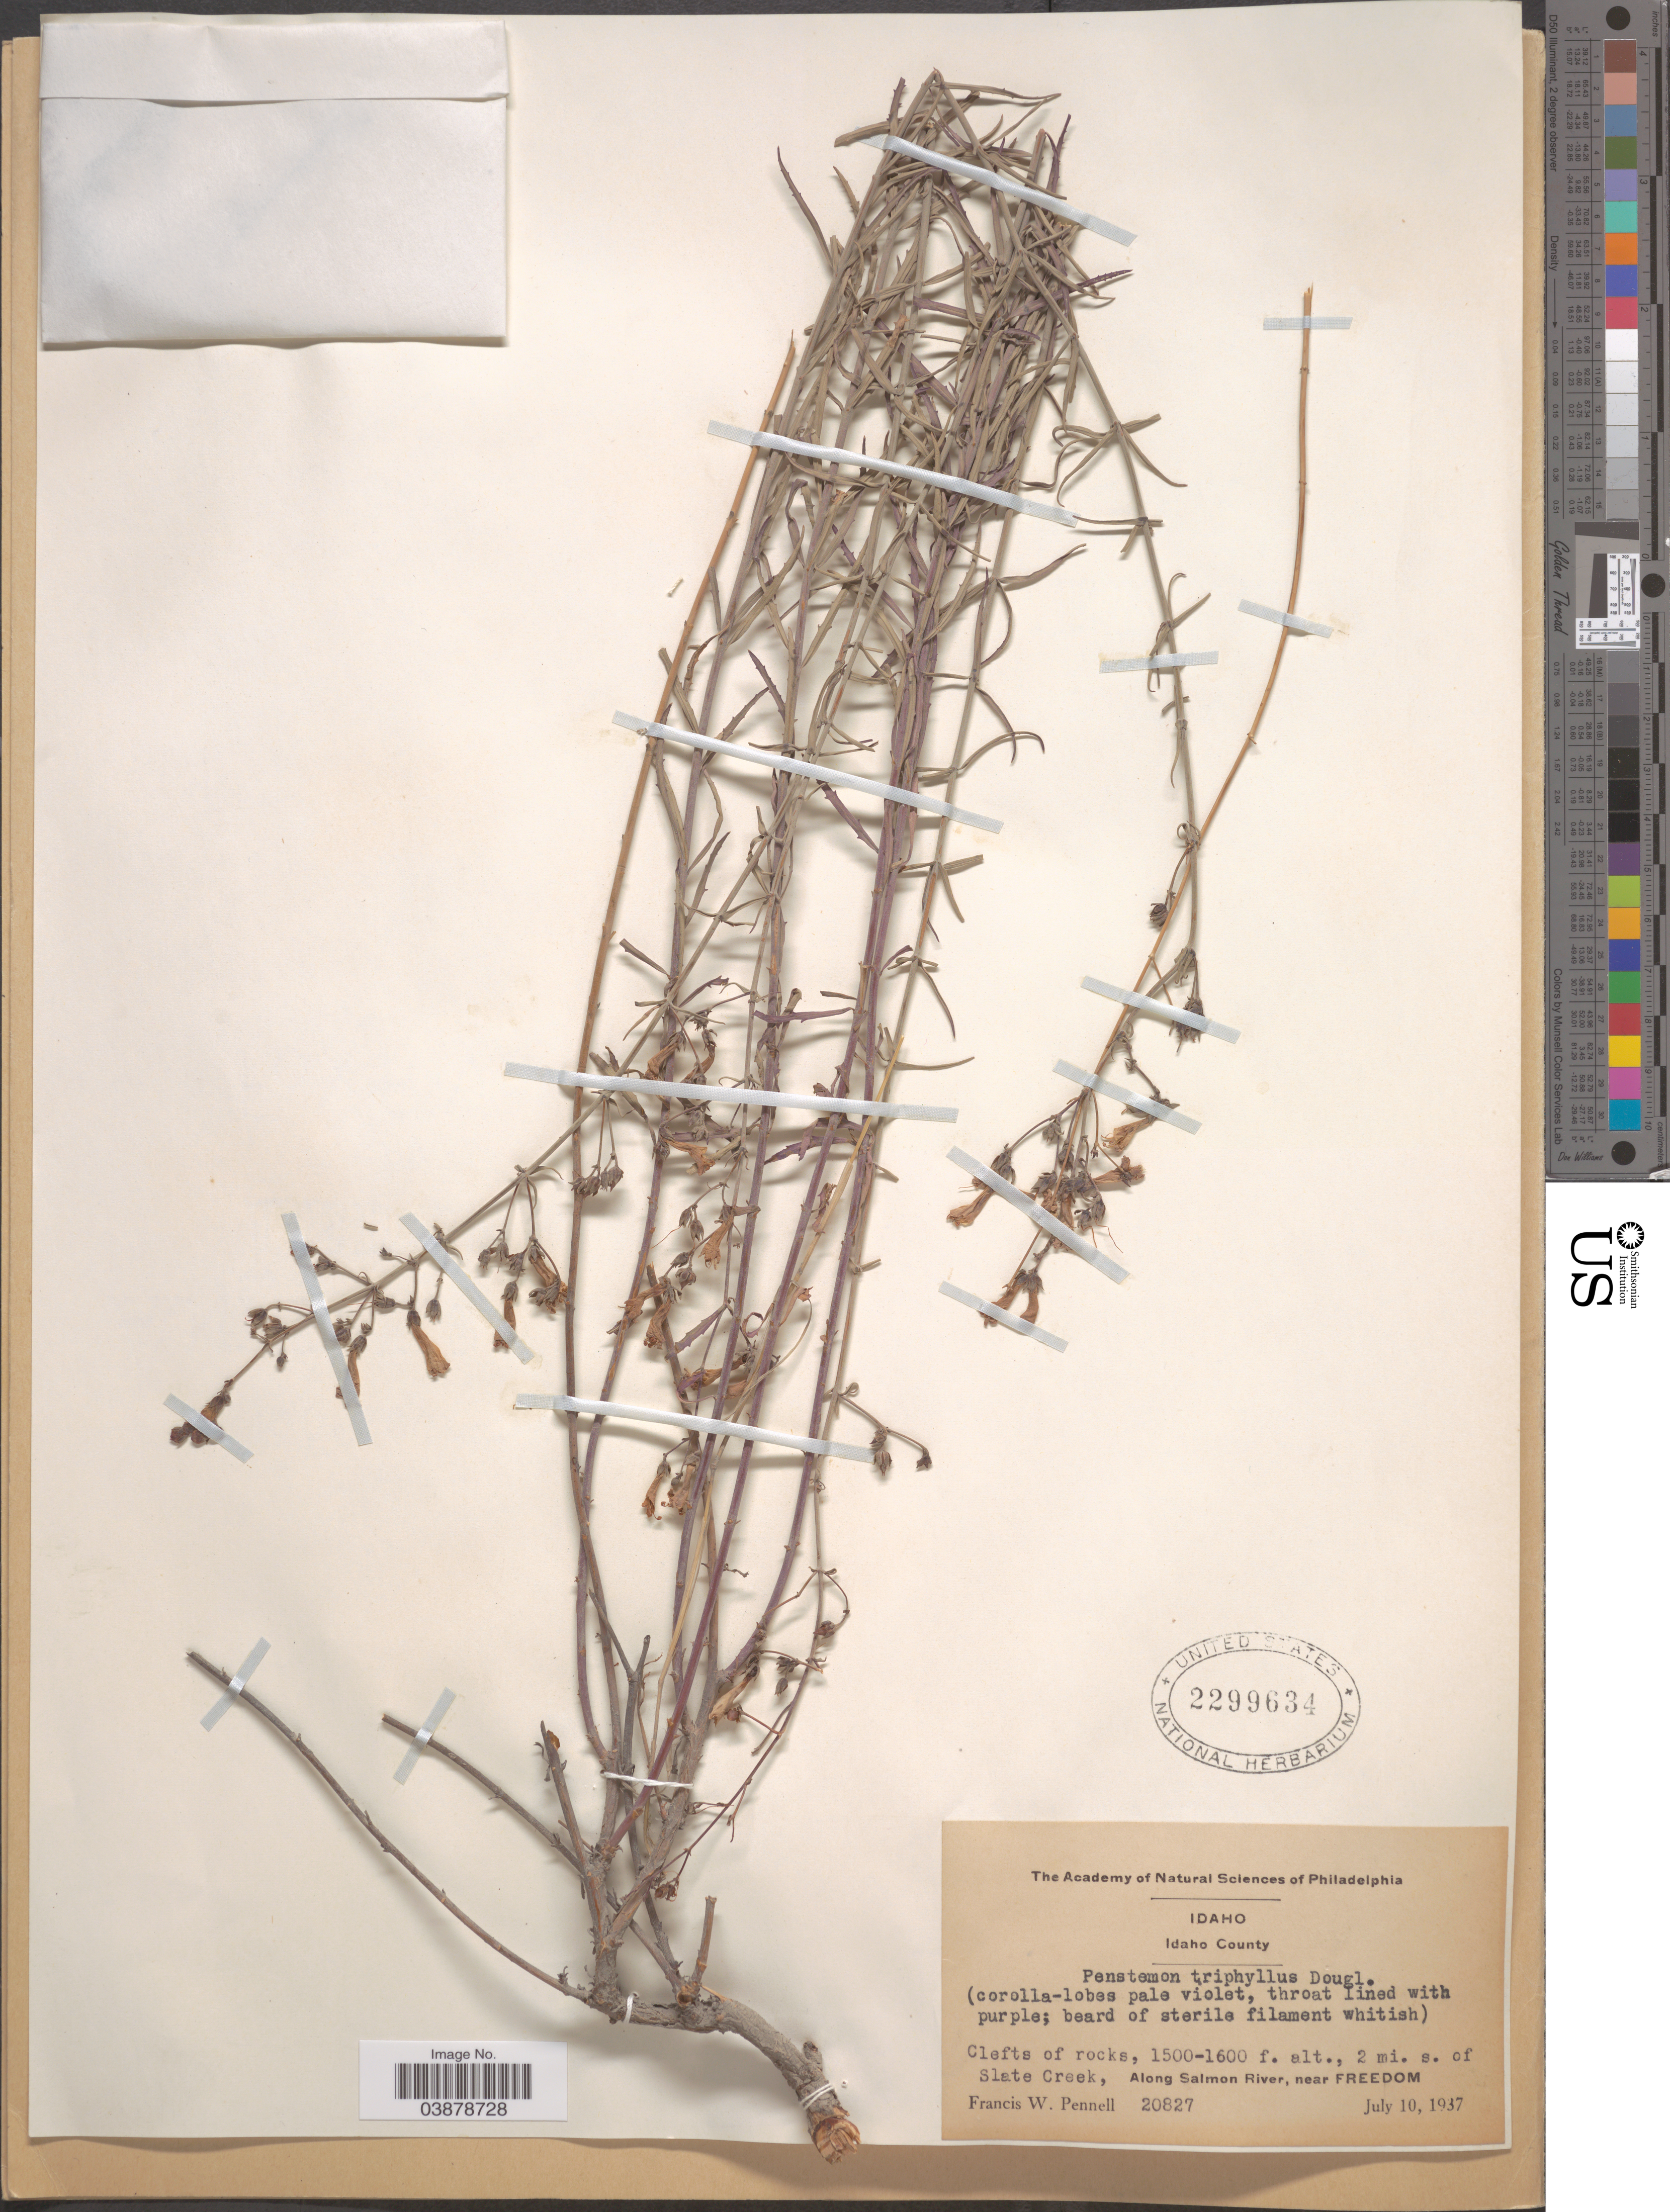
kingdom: Plantae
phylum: Tracheophyta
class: Magnoliopsida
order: Lamiales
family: Plantaginaceae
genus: Penstemon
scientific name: Penstemon triphyllus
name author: Douglas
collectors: F. W. Pennell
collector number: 20827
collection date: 1937-07-10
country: United States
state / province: Idaho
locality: Idaho County. 2 mi. s. of Slate Creek, Along Salmon River, near Freedom.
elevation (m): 457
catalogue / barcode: US 2299634